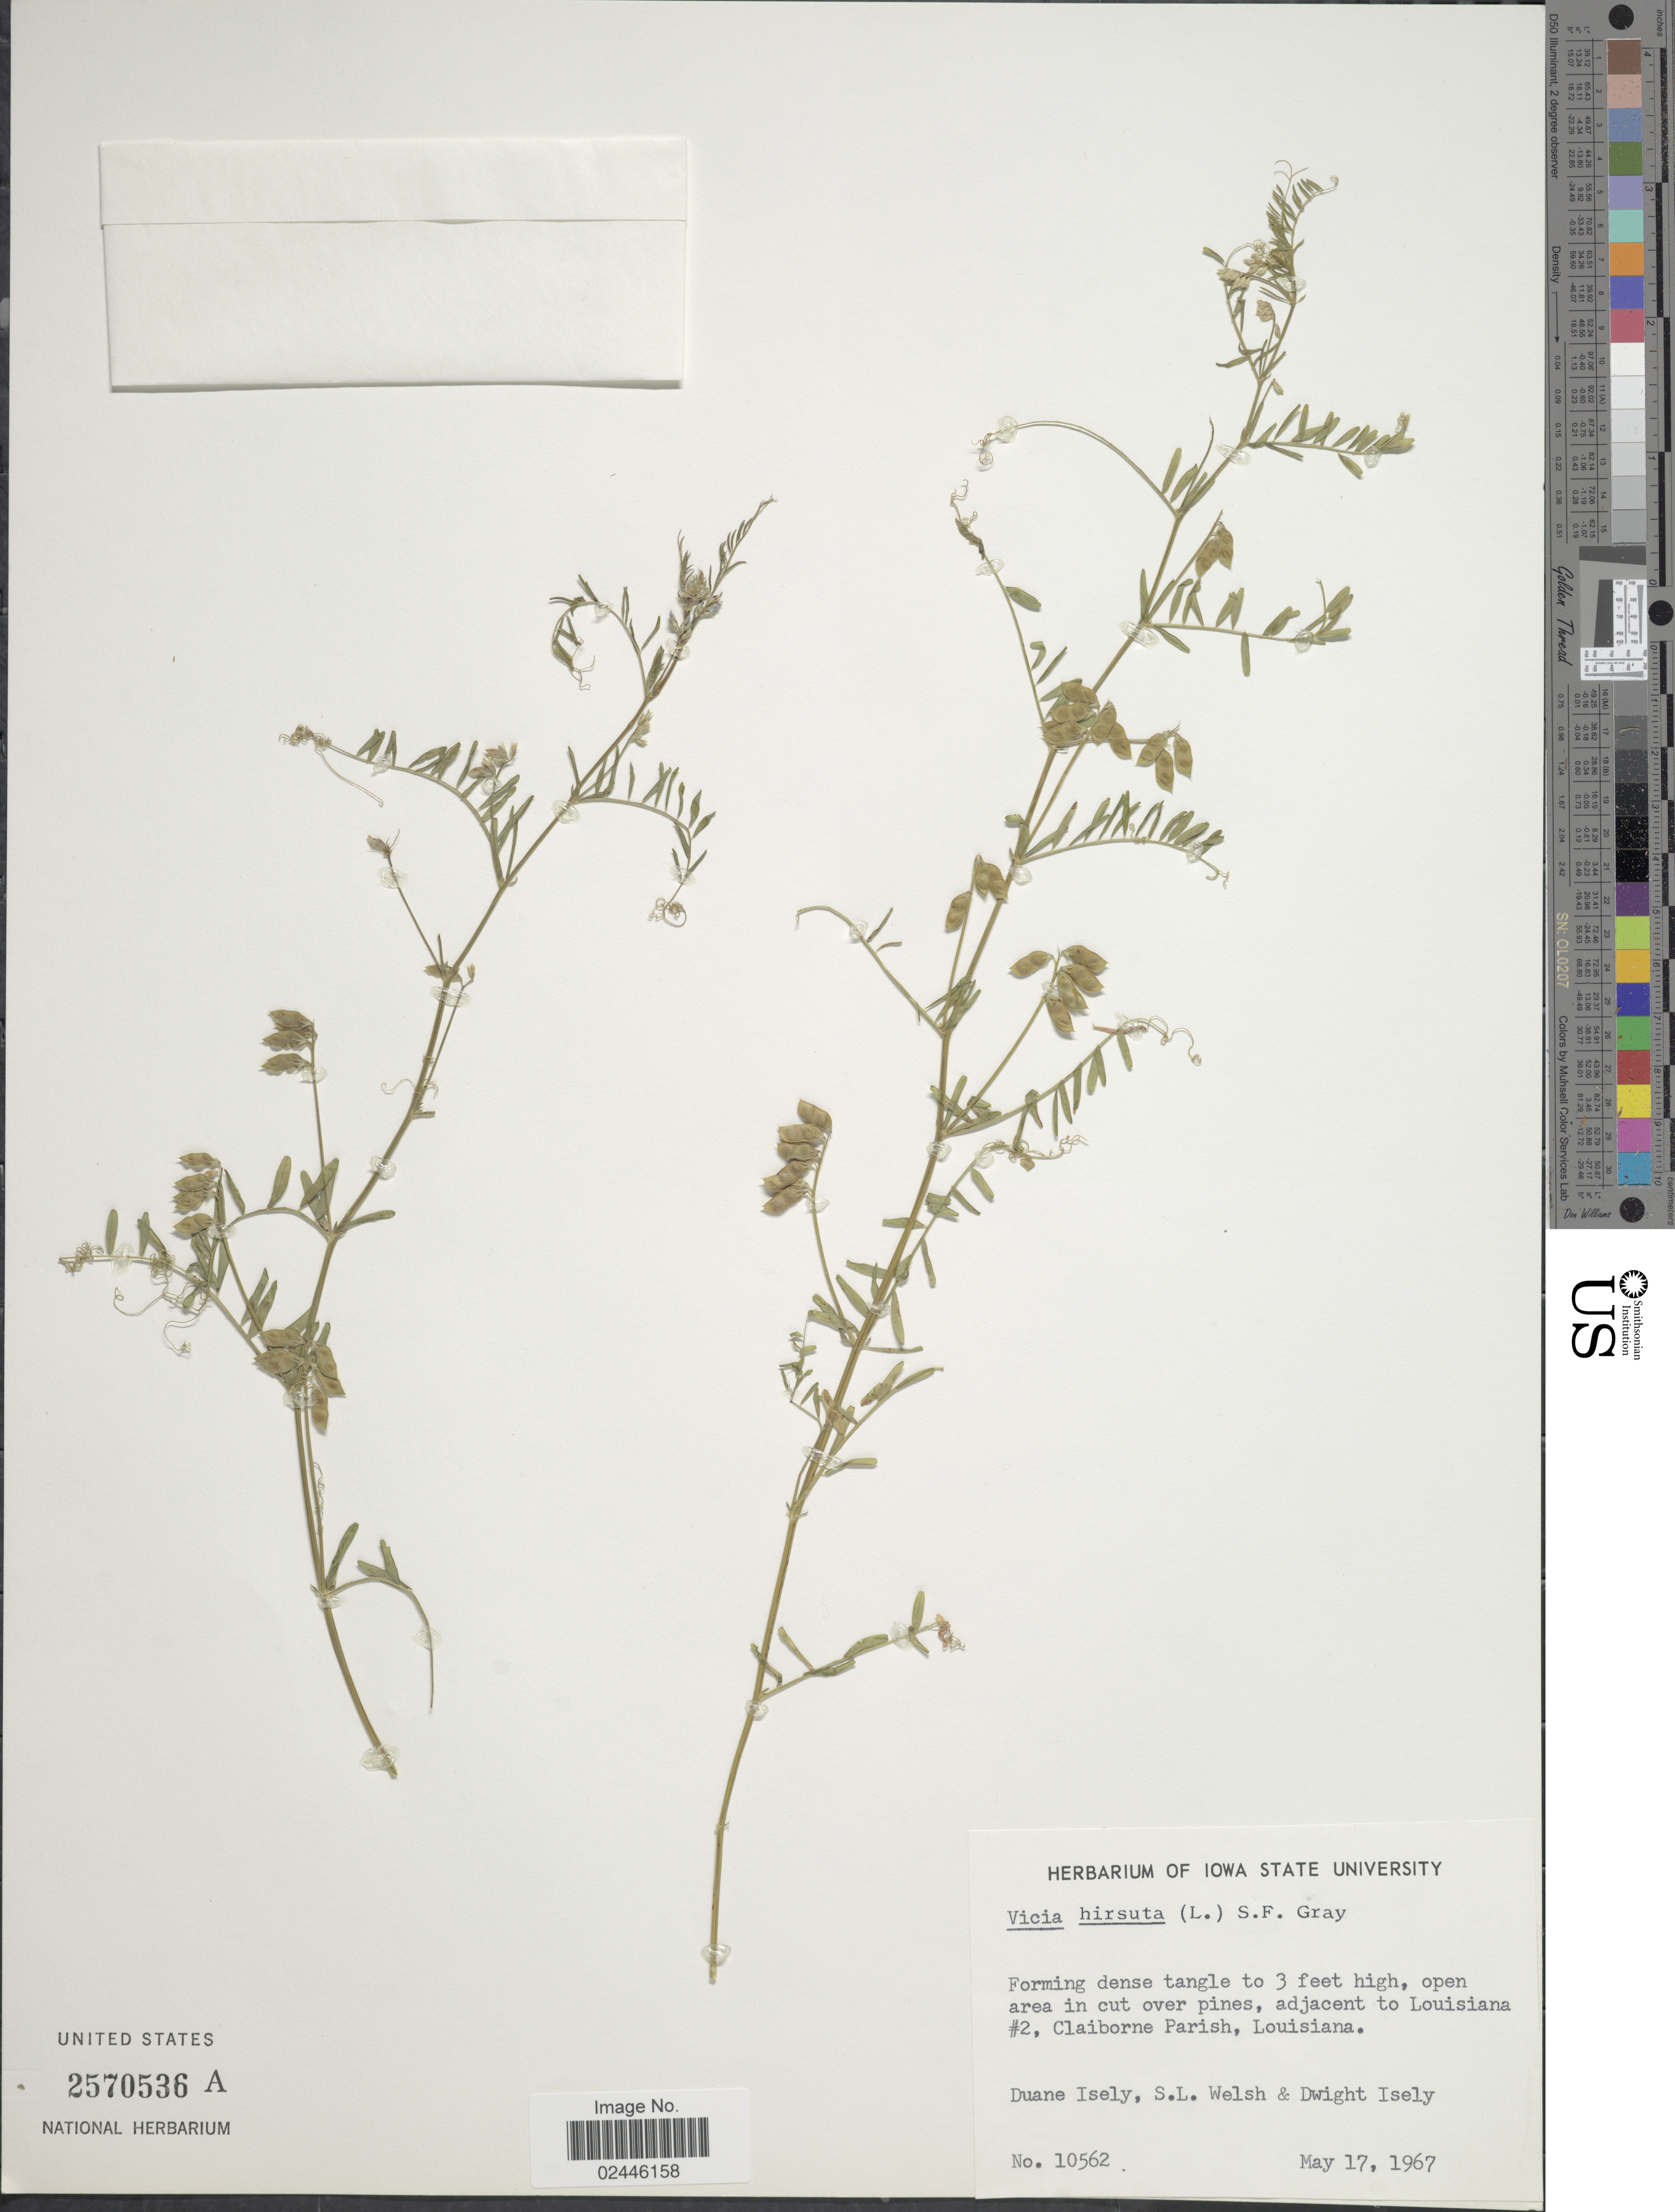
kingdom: Plantae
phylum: Tracheophyta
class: Magnoliopsida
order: Fabales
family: Fabaceae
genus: Vicia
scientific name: Vicia hirsuta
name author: (L.) A. Gray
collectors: D. Isely, S. Welsh & D. Isely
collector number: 10562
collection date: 1967-05-17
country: United States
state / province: Louisiana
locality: Adjacent to Louisiana #2, Claiborne Parish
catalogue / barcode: US 2570536A